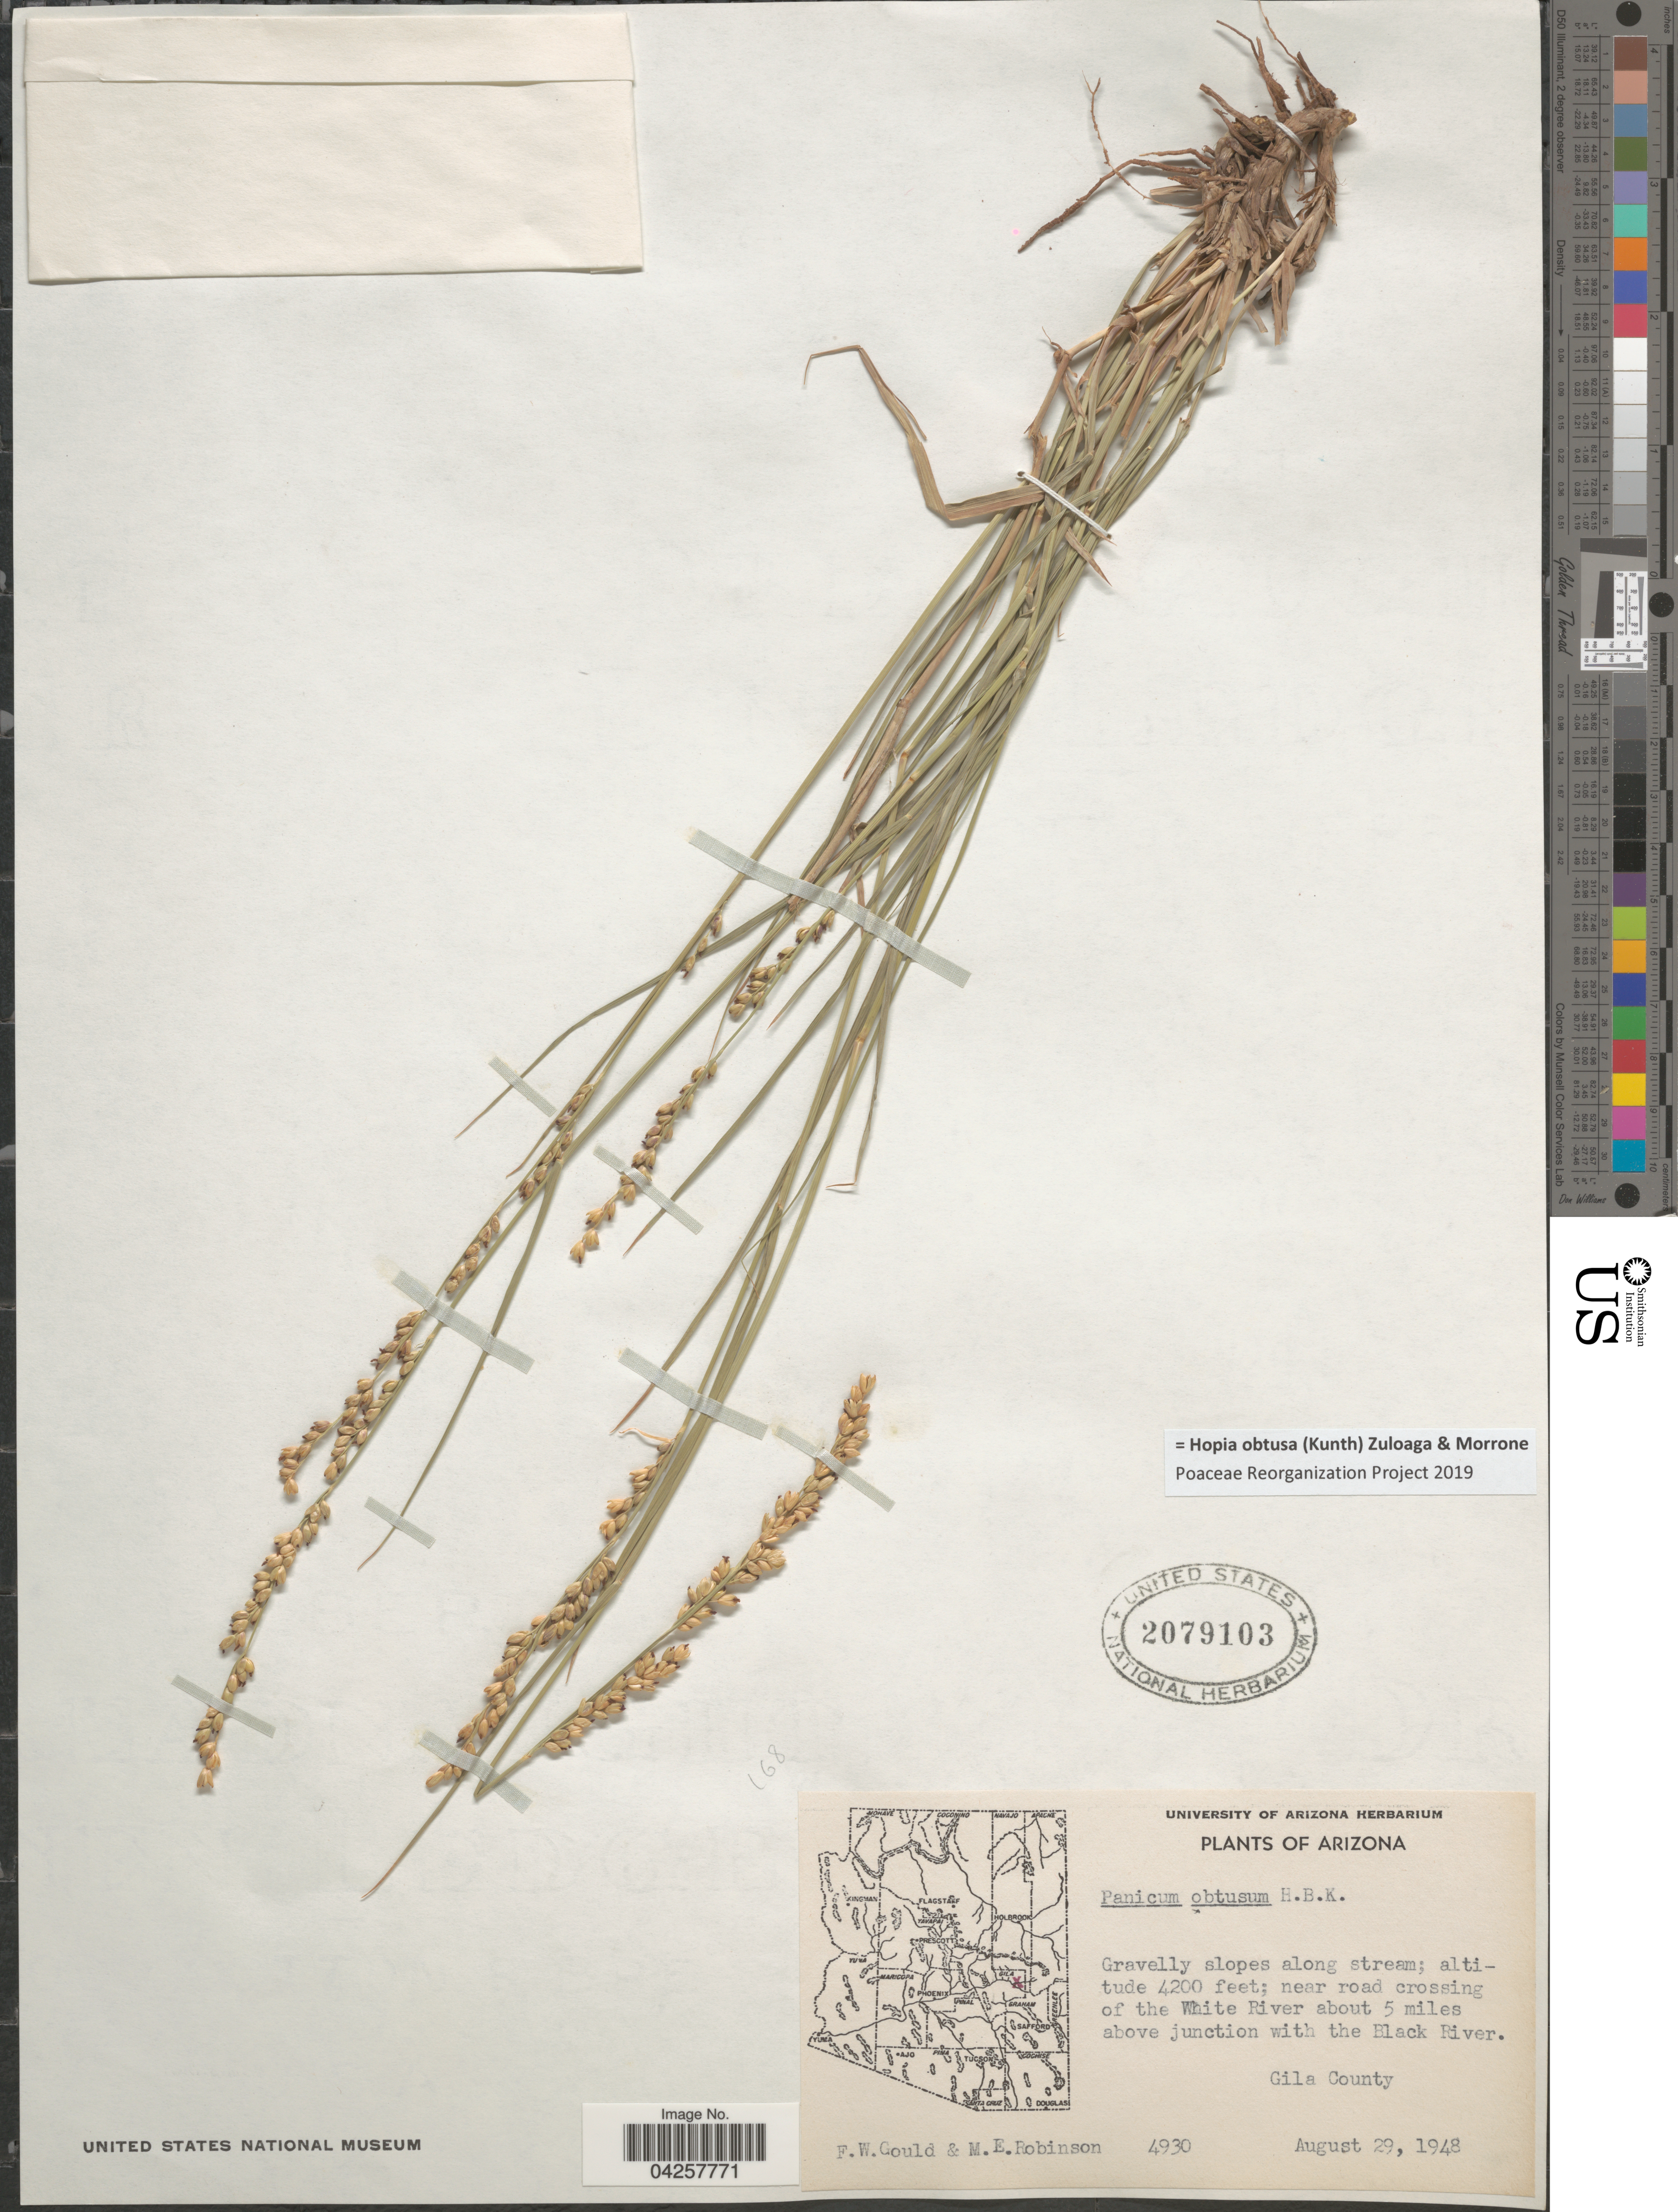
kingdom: Plantae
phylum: Tracheophyta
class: Liliopsida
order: Poales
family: Poaceae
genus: Hopia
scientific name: Hopia obtusa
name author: (Kunth) Zuloaga & Morrone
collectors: F. W. Gould & M. E. Robinson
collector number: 4930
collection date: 1948-08-29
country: United States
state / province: Arizona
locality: Gravelly slopes along stream; near road crossing of the White River about 5 miles above junction with the Black River. Gila County.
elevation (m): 1280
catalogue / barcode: US 2079103